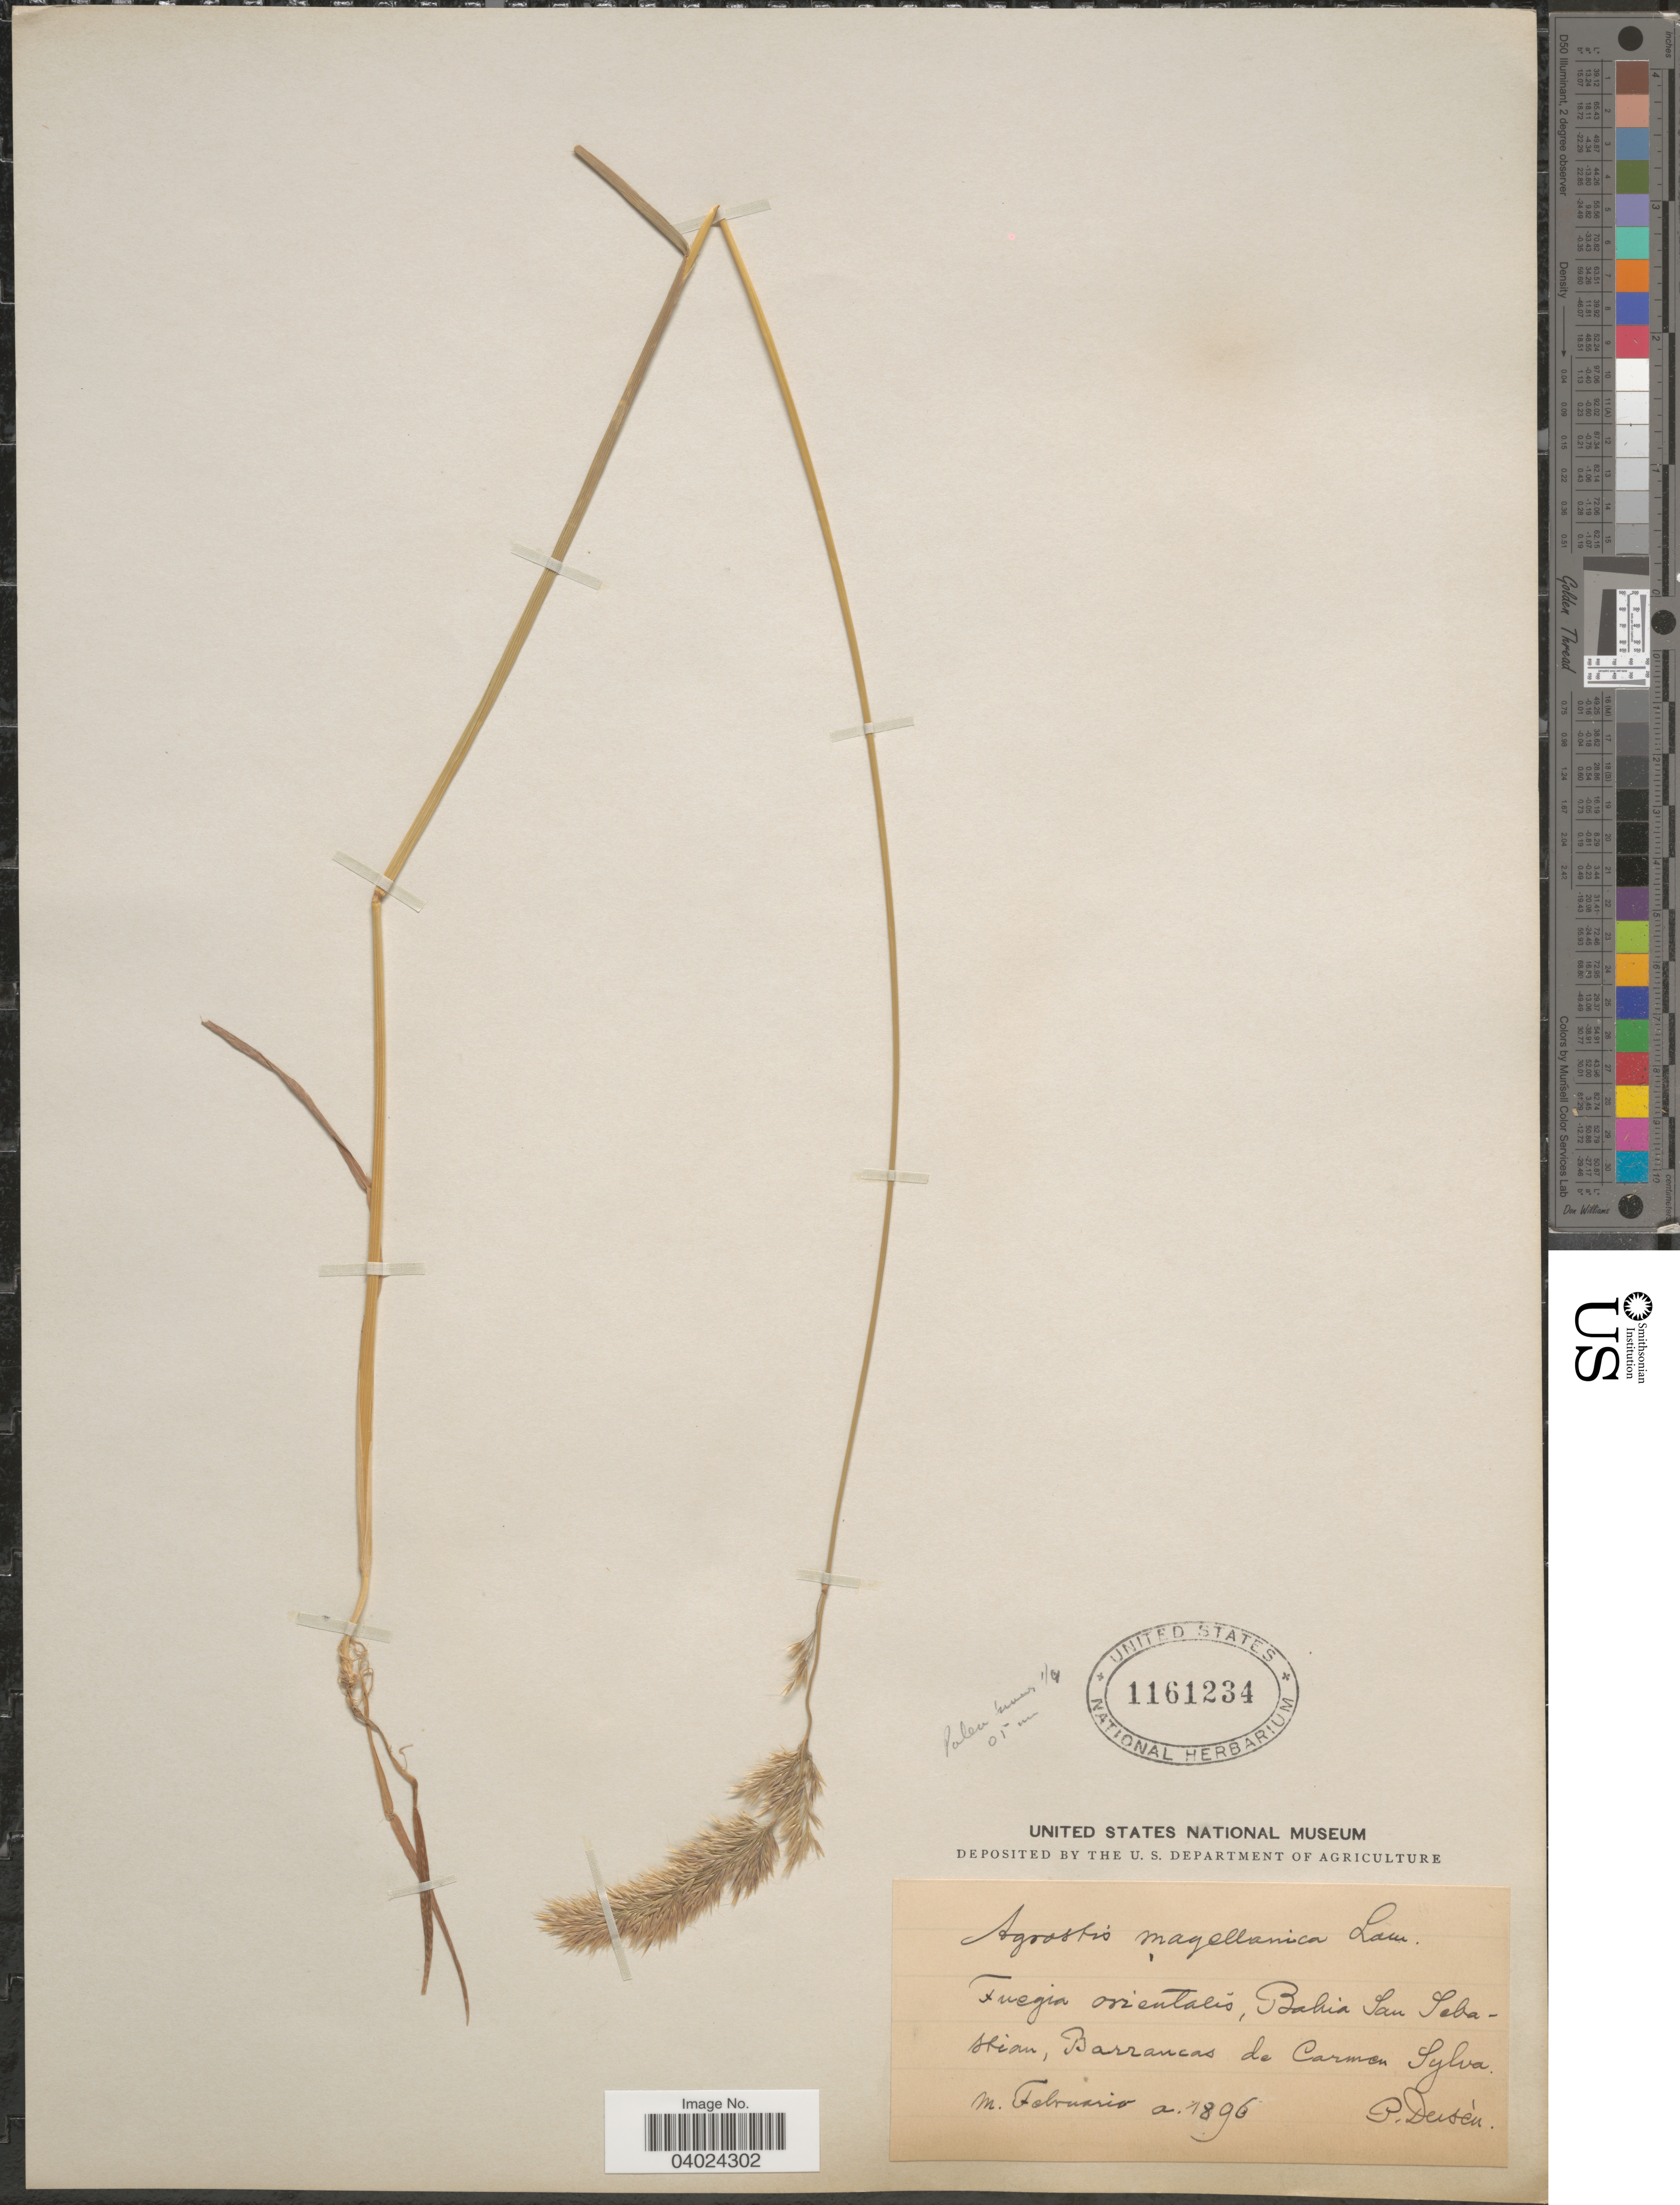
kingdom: Plantae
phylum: Tracheophyta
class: Liliopsida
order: Poales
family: Poaceae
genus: Agrostis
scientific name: Agrostis magellanica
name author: Lam.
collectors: P. Dusén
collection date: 1896-02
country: Chile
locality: Fuegia orientalis, Bahia San Sebastian, Barrancas de Carmen Sylva.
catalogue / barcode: US 1161234